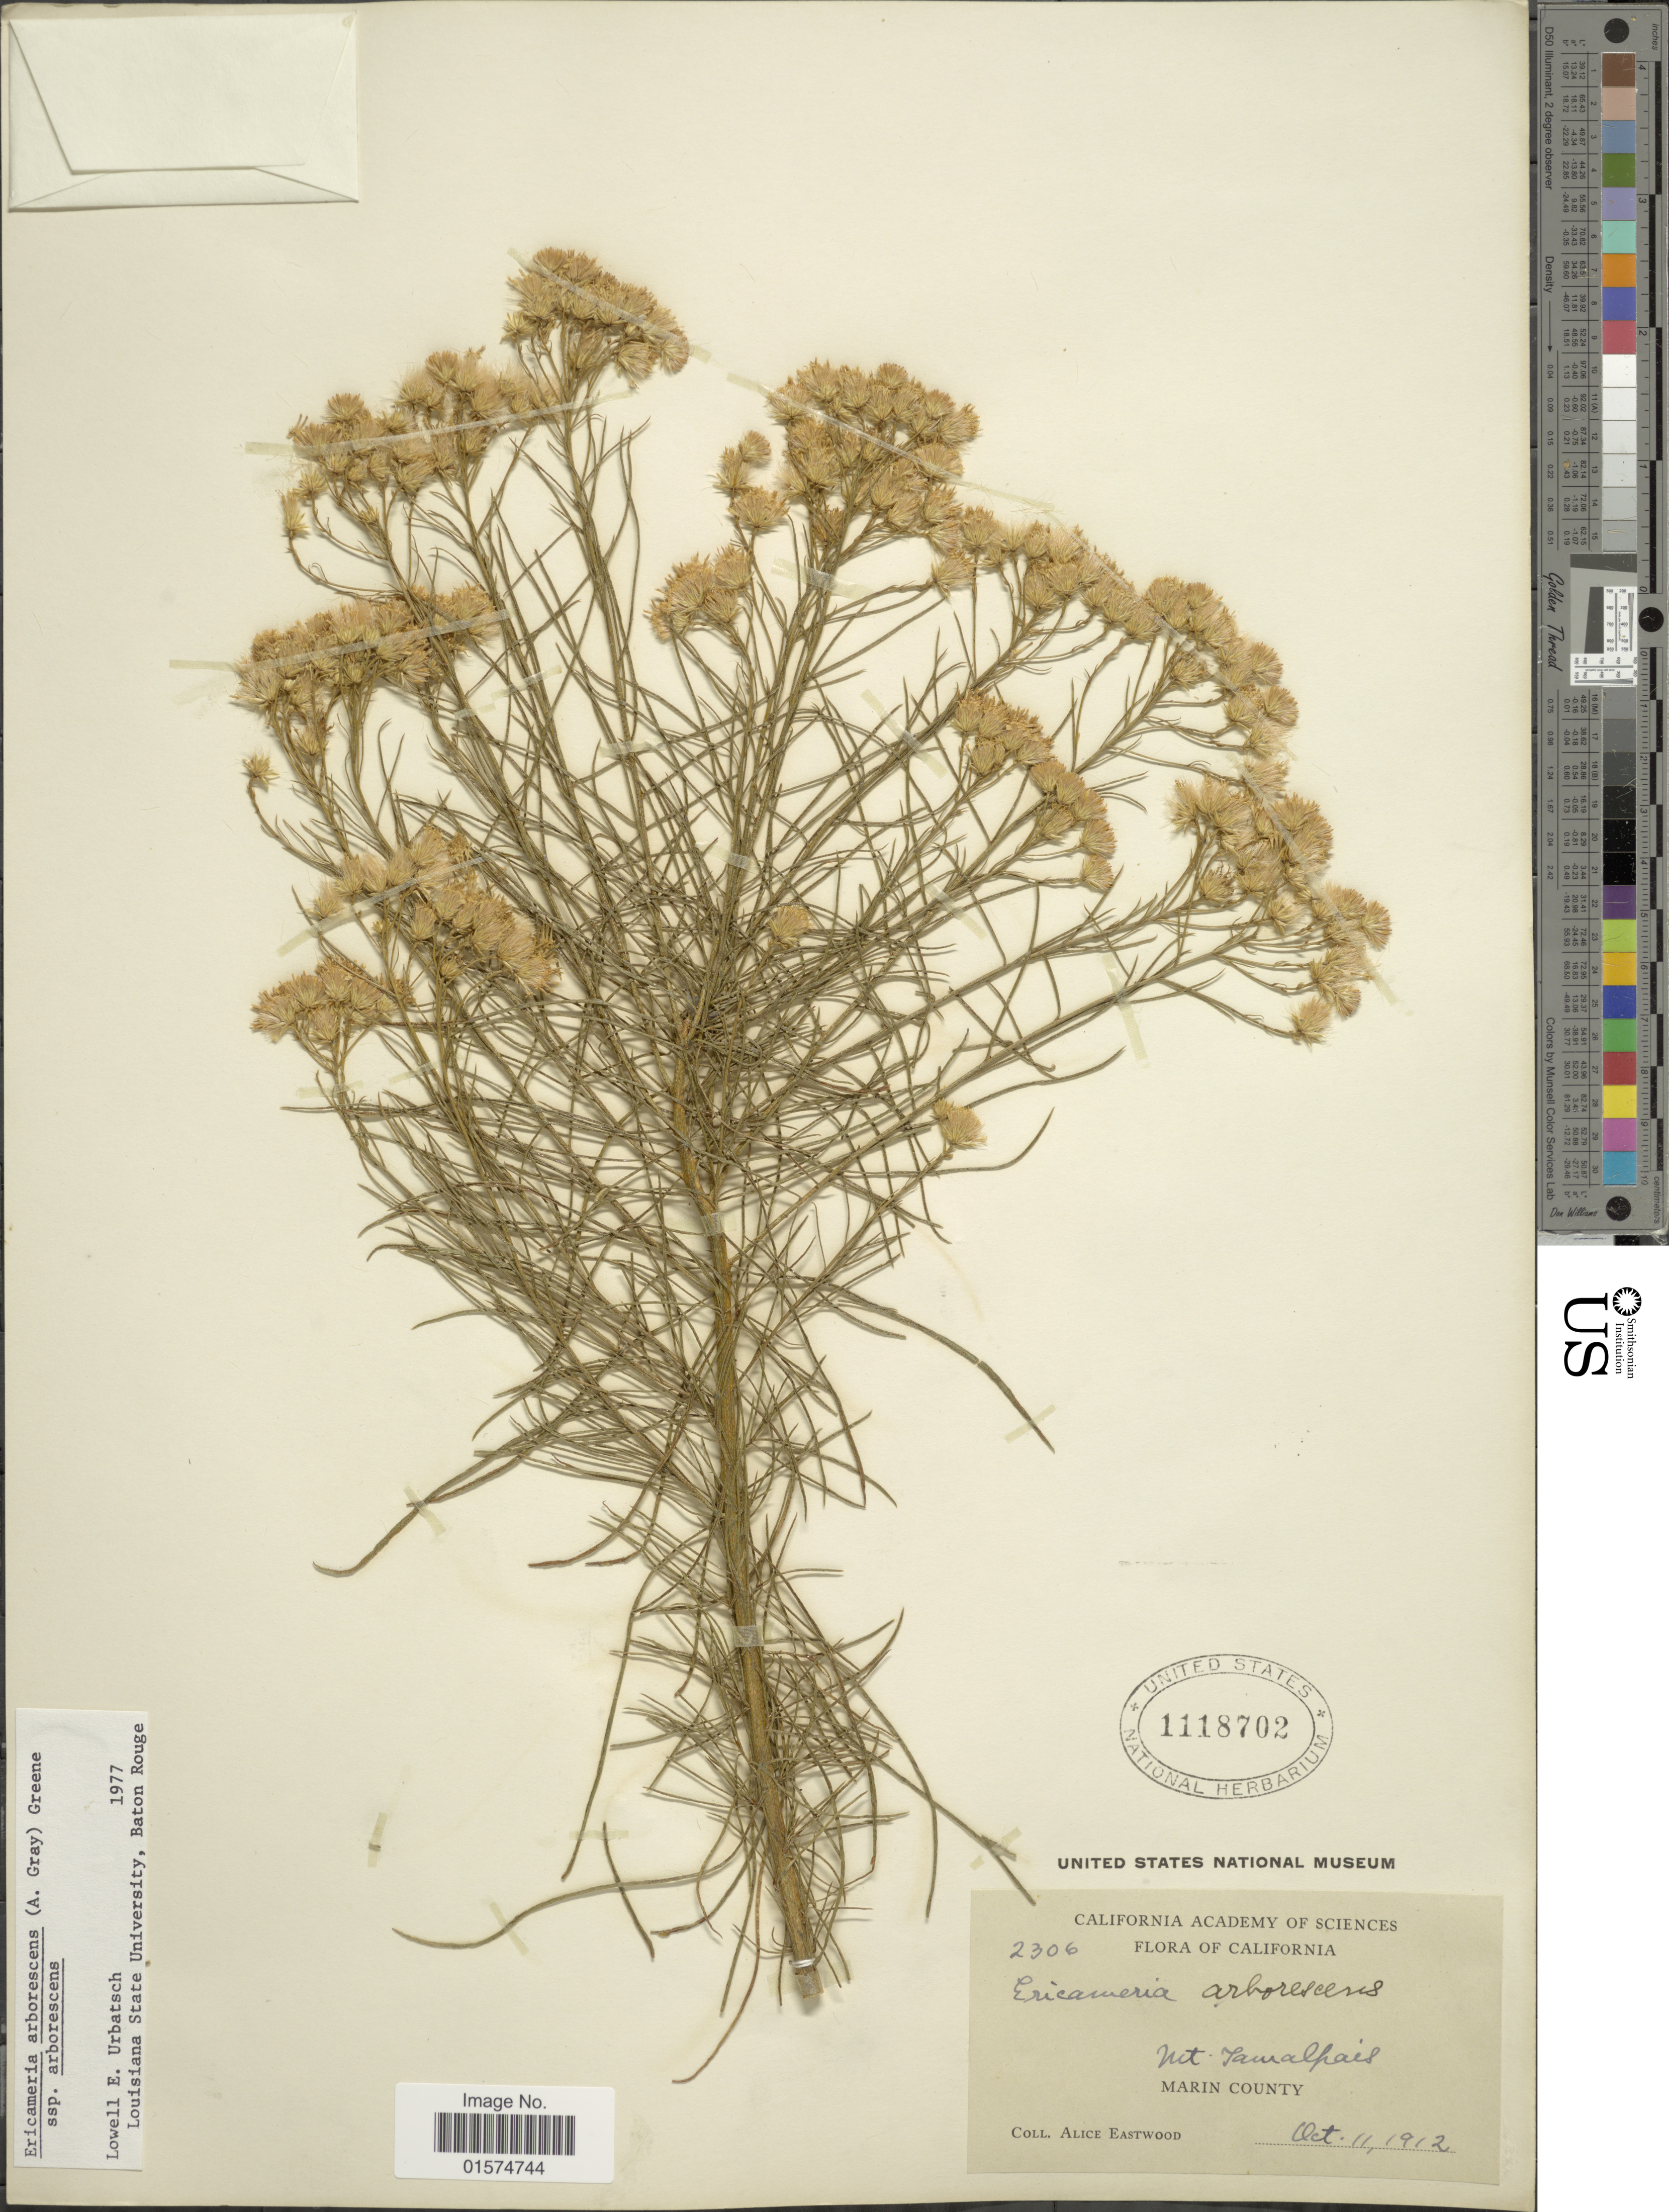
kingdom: Plantae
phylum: Tracheophyta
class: Magnoliopsida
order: Asterales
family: Asteraceae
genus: Ericameria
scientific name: Ericameria arborescens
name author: (A. Gray) Greene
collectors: A. Eastwood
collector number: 2306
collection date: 1912-10-11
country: United States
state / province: California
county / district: Marin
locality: Mt. Tamalpais. Marin County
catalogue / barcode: US 1118702